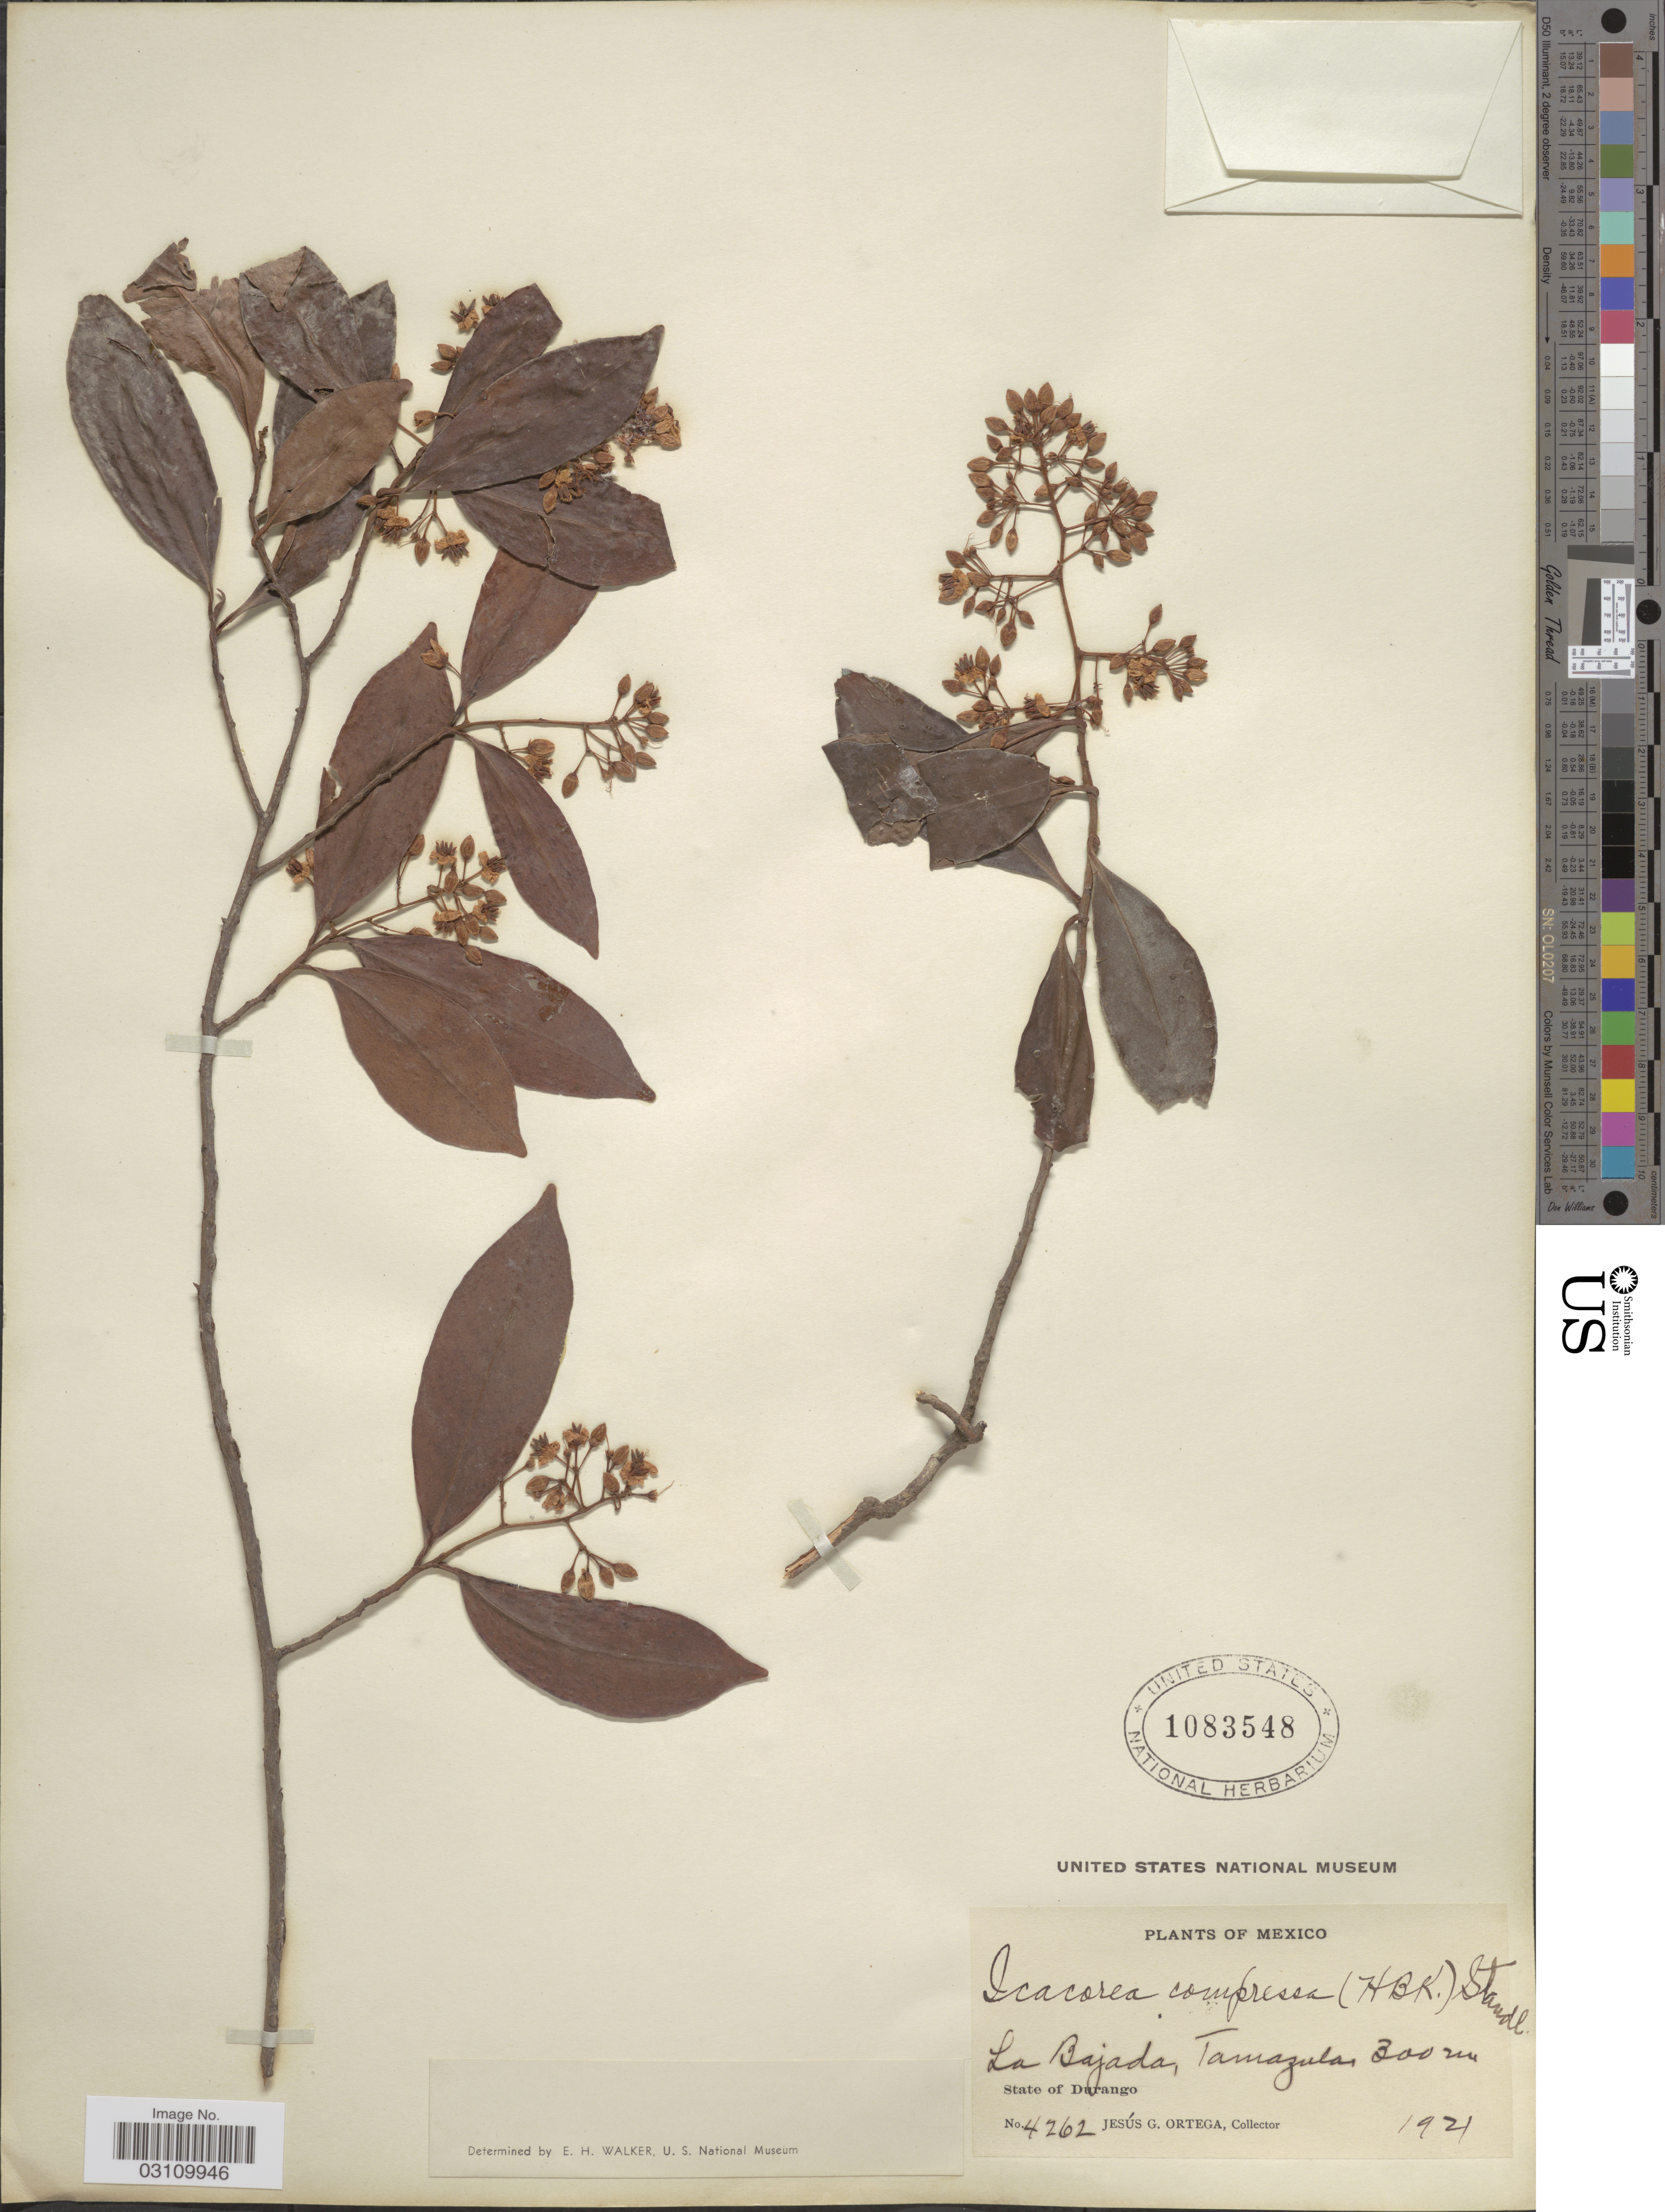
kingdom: Plantae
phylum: Tracheophyta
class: Magnoliopsida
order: Ericales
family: Primulaceae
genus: Ardisia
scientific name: Ardisia compressa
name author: Kunth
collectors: J. Ortega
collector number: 4262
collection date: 1921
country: Mexico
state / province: Durango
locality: La Bajada, Tamazulas.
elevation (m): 300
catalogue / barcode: US 1083548